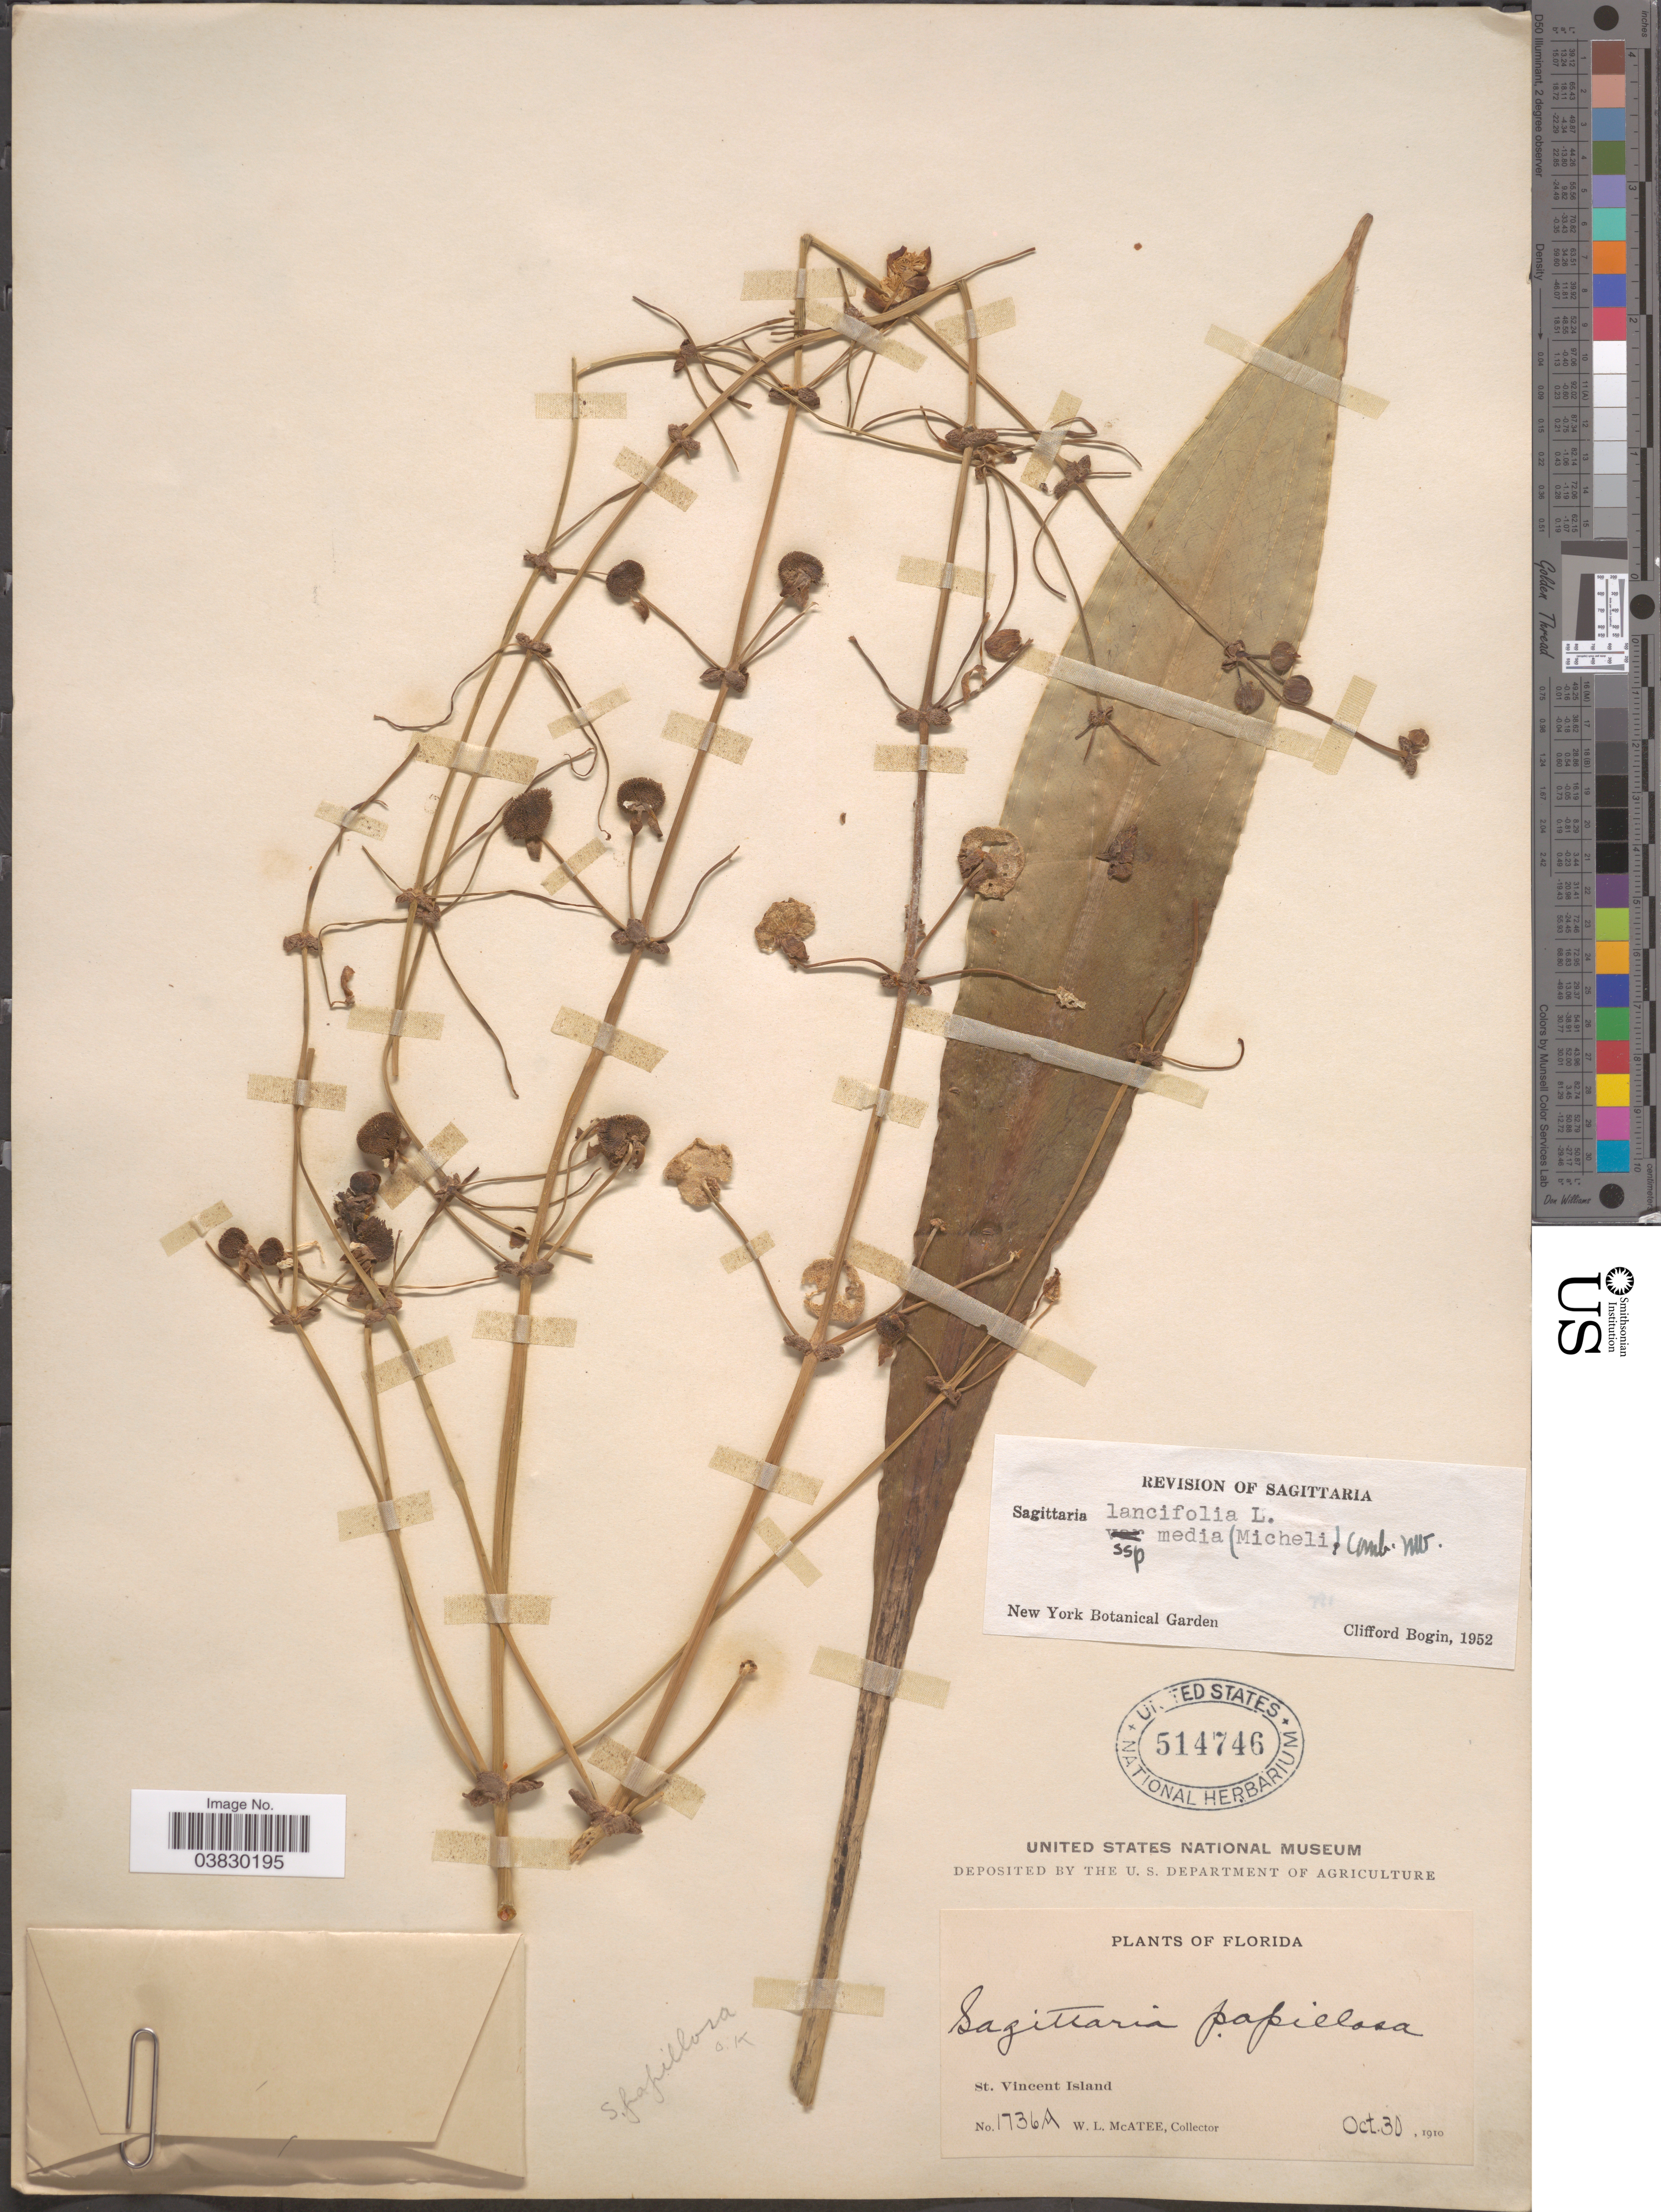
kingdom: Plantae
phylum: Tracheophyta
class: Liliopsida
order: Alismatales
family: Alismataceae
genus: Sagittaria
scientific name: Sagittaria lancifolia subsp. media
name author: (Micheli) Bogin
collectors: W. McAtee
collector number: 1736A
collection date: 1910-10-30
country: United States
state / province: Florida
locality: St. Vincent Island.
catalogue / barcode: US 514746